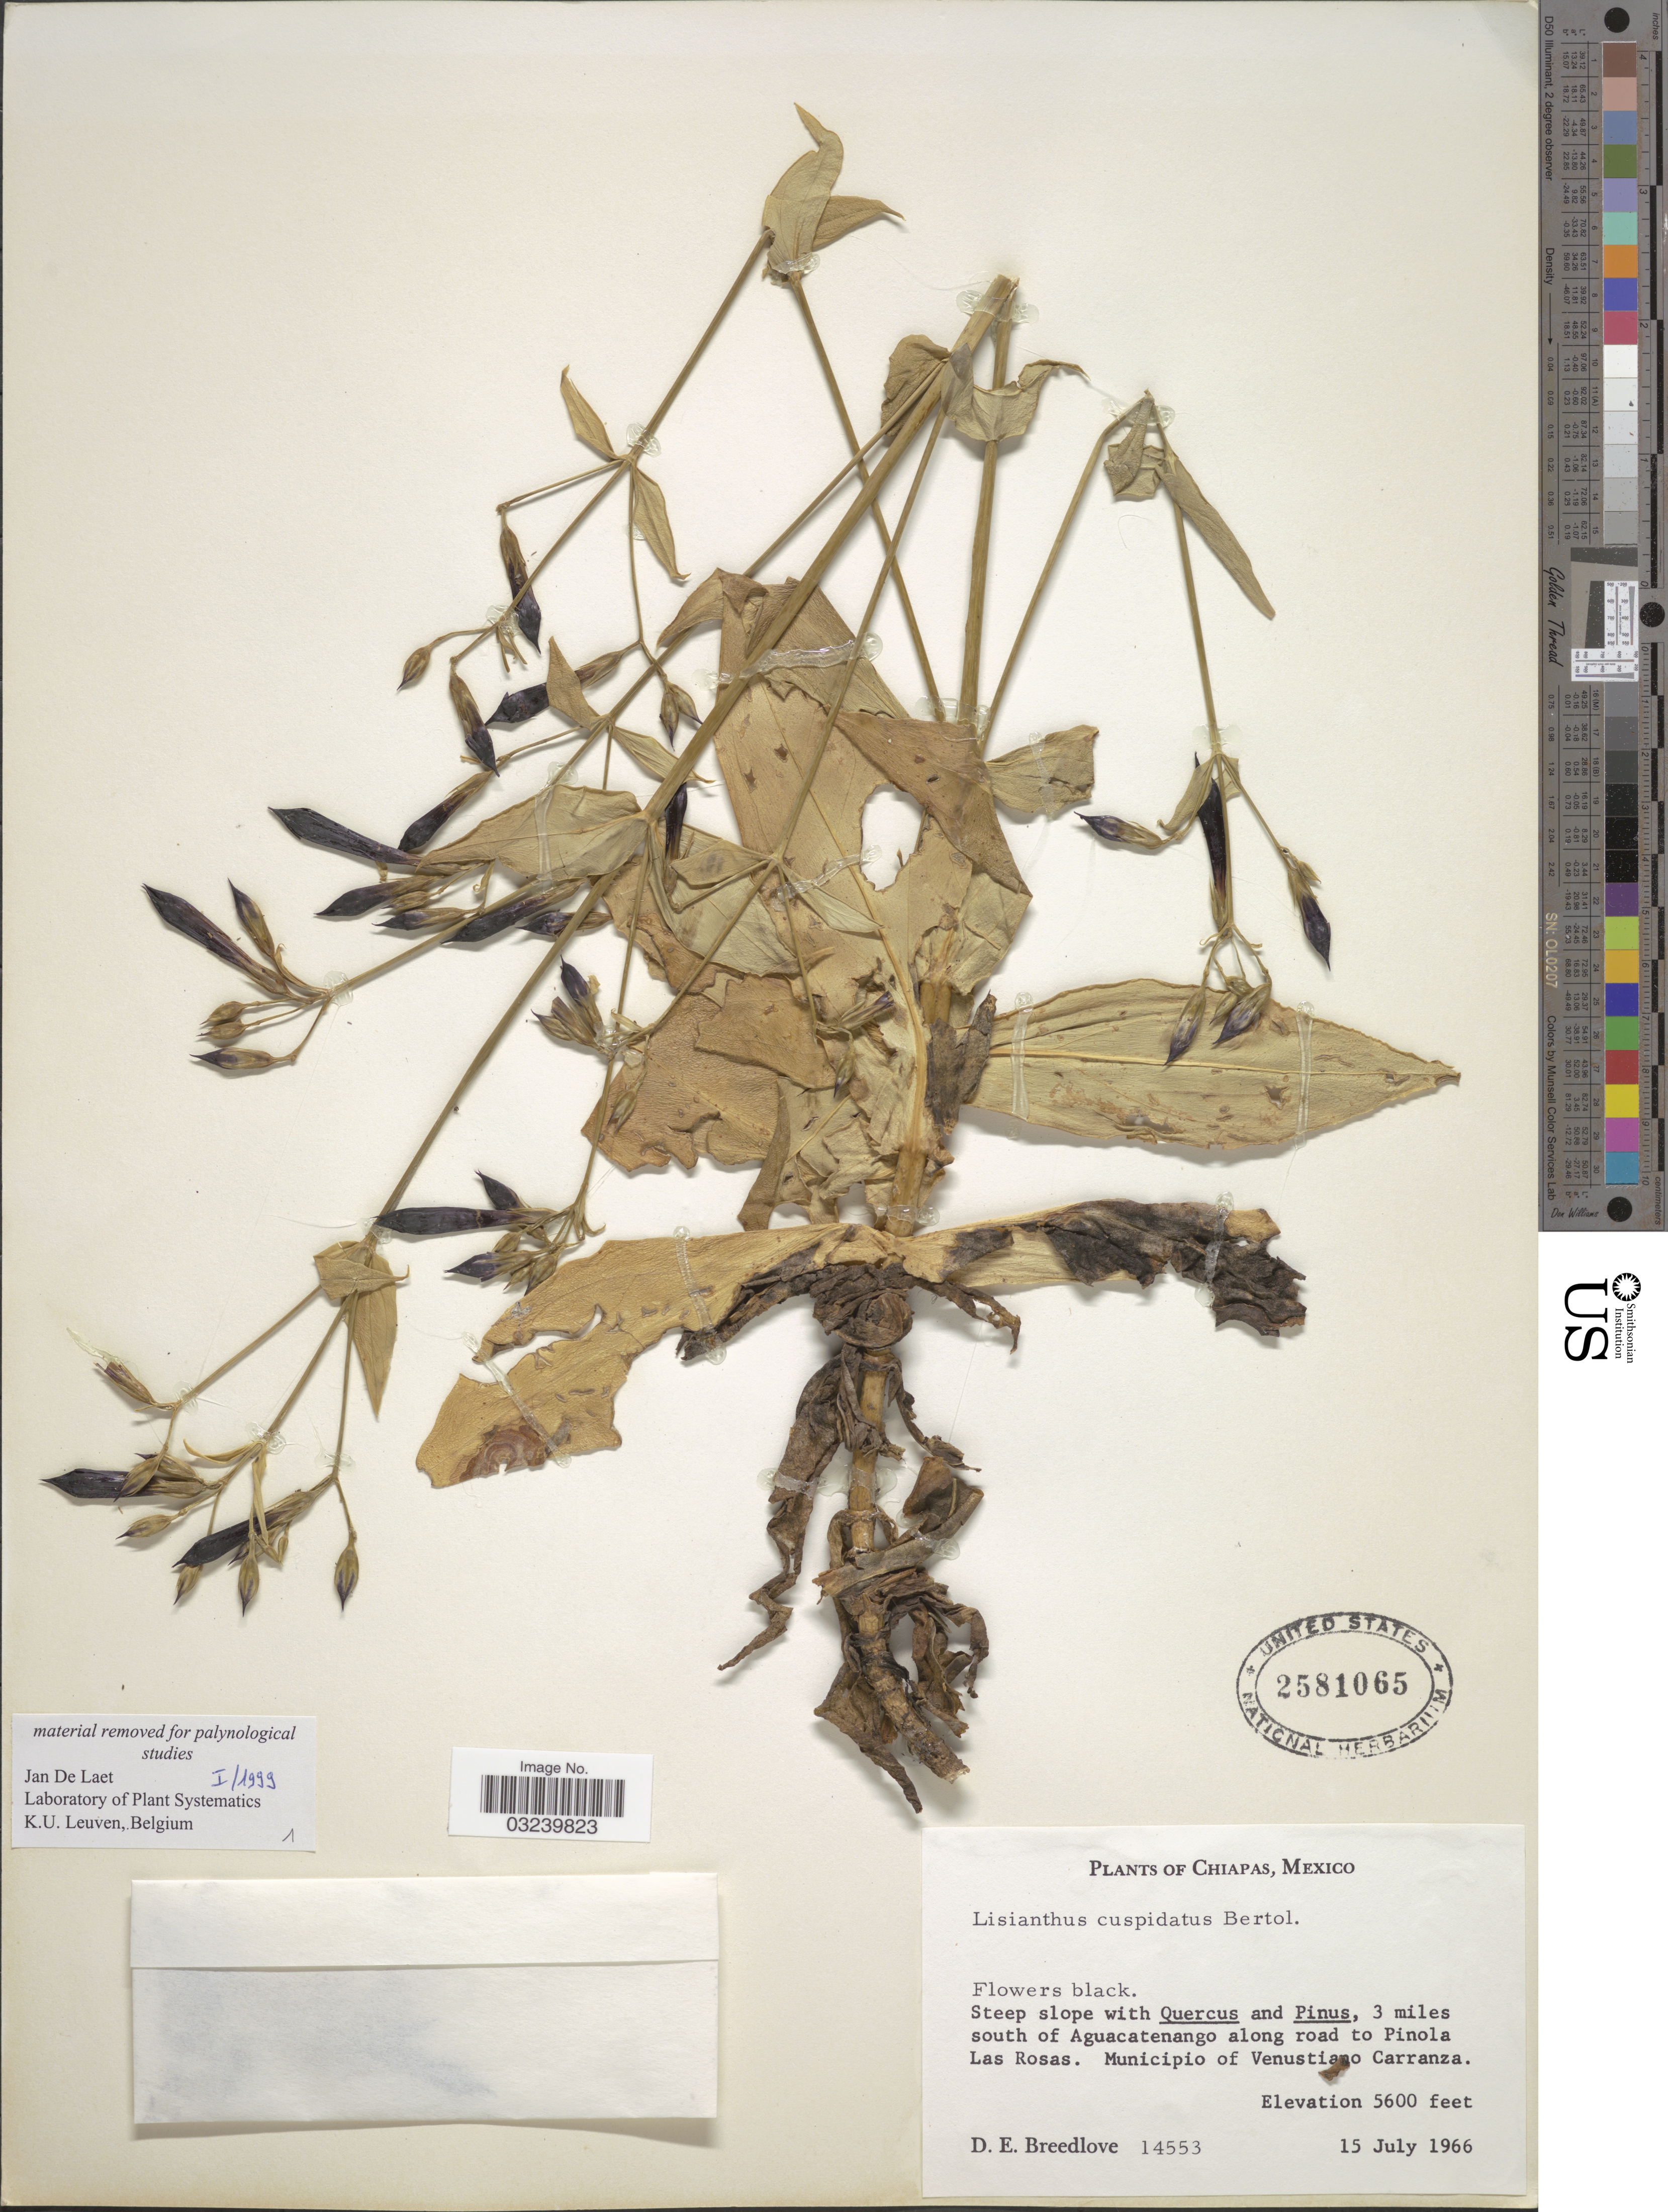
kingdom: Plantae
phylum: Tracheophyta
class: Magnoliopsida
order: Gentianales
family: Gentianaceae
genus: Lisianthius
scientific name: Lisianthius cuspidatus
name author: Bertol.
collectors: D. E. Breedlove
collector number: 14553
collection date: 1966-07-15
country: Mexico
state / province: Chiapas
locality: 3 miles south of Aguacatenango along road to Pinola Las Rosas. Municipio of Venustiano Carranza.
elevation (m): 1707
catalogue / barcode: US 2581065